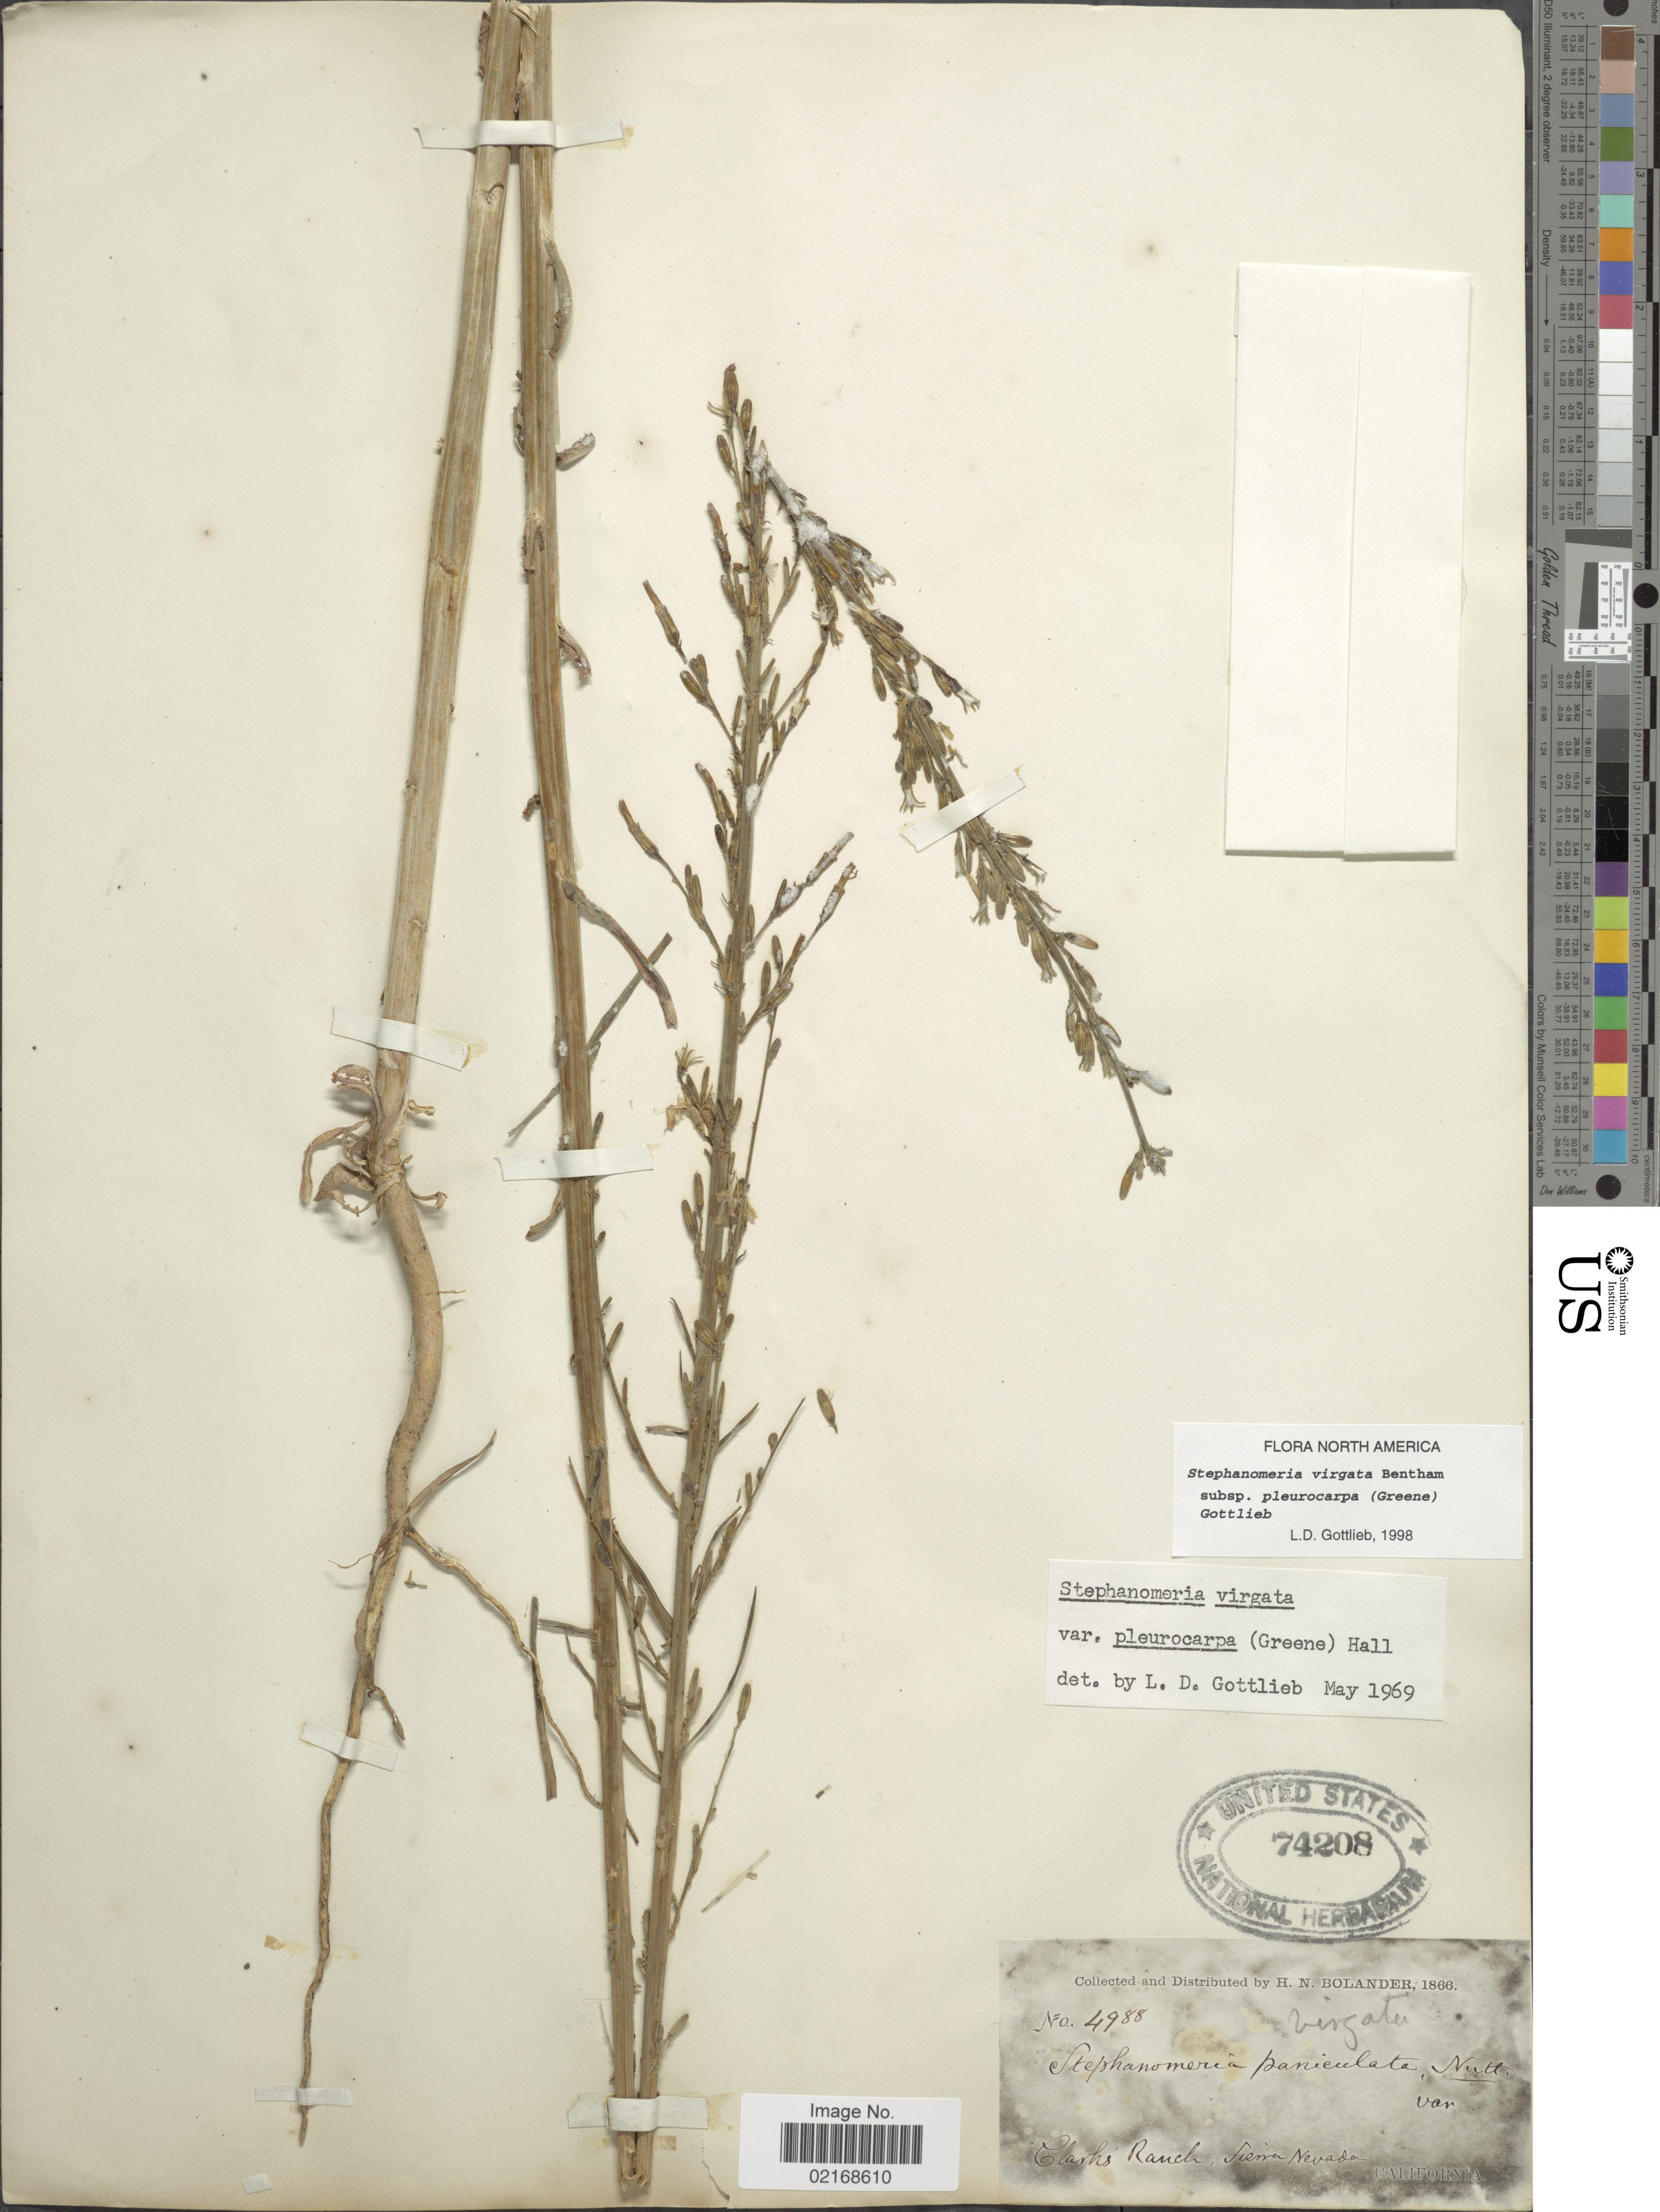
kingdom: Plantae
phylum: Tracheophyta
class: Magnoliopsida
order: Asterales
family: Asteraceae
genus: Stephanomeria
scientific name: Stephanomeria virgata subsp. pleurocarpa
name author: (Greene) Gottlieb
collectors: H. Bolander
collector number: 4988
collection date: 1866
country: United States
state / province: California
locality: Clark's Ranch, Sierra Nevada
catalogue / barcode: US 74208